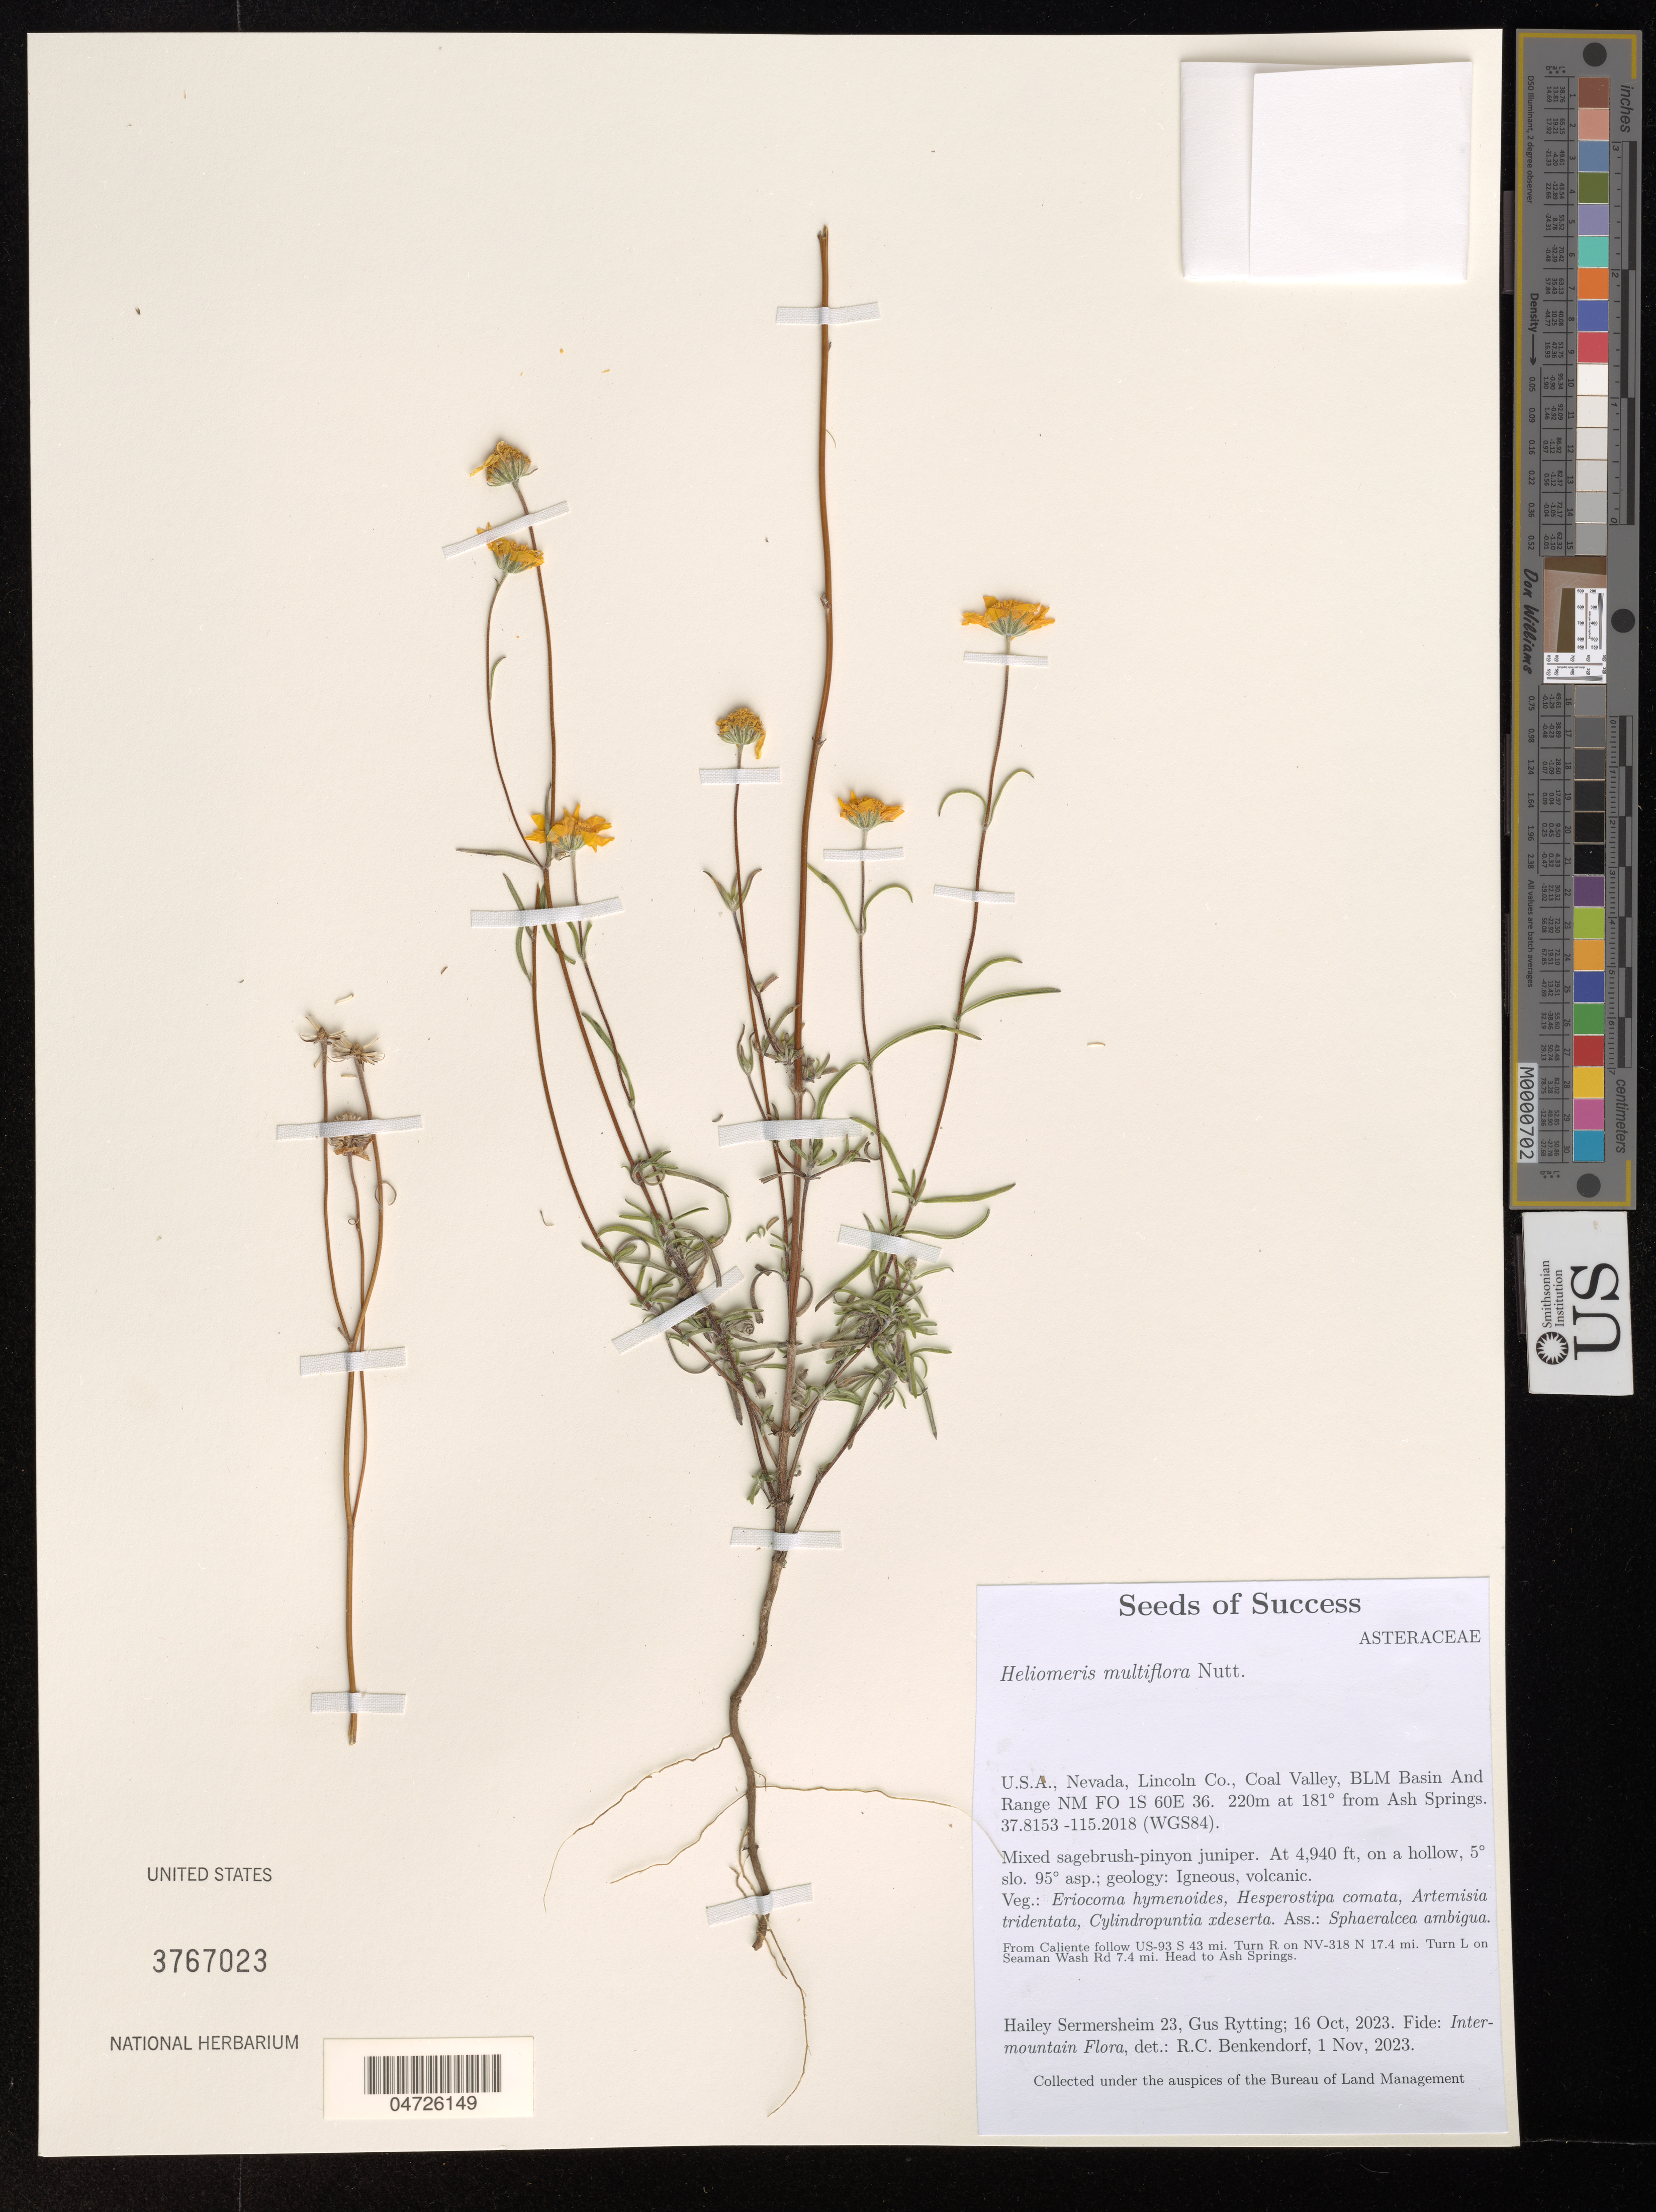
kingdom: Plantae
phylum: Tracheophyta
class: Magnoliopsida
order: Asterales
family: Asteraceae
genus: Heliomeris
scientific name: Heliomeris multiflora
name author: Nutt.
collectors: H. Sermersheim & G. Rytting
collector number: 23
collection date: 2023-10-16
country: United States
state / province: Nevada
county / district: Lincoln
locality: Lincoln Co., Coal Valley, BLM Basin And Range NM FO 1S 60E 36. 220m at 181º from Ash Springs. (WGS84). From Caliente follow US-93 S 43 mi. Turn R on NV-318 N 17.4 mi. Turn L on Seaman Wash Rd 7.4 mi. Head to Ash Springs.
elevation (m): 1506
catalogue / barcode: US 3767023